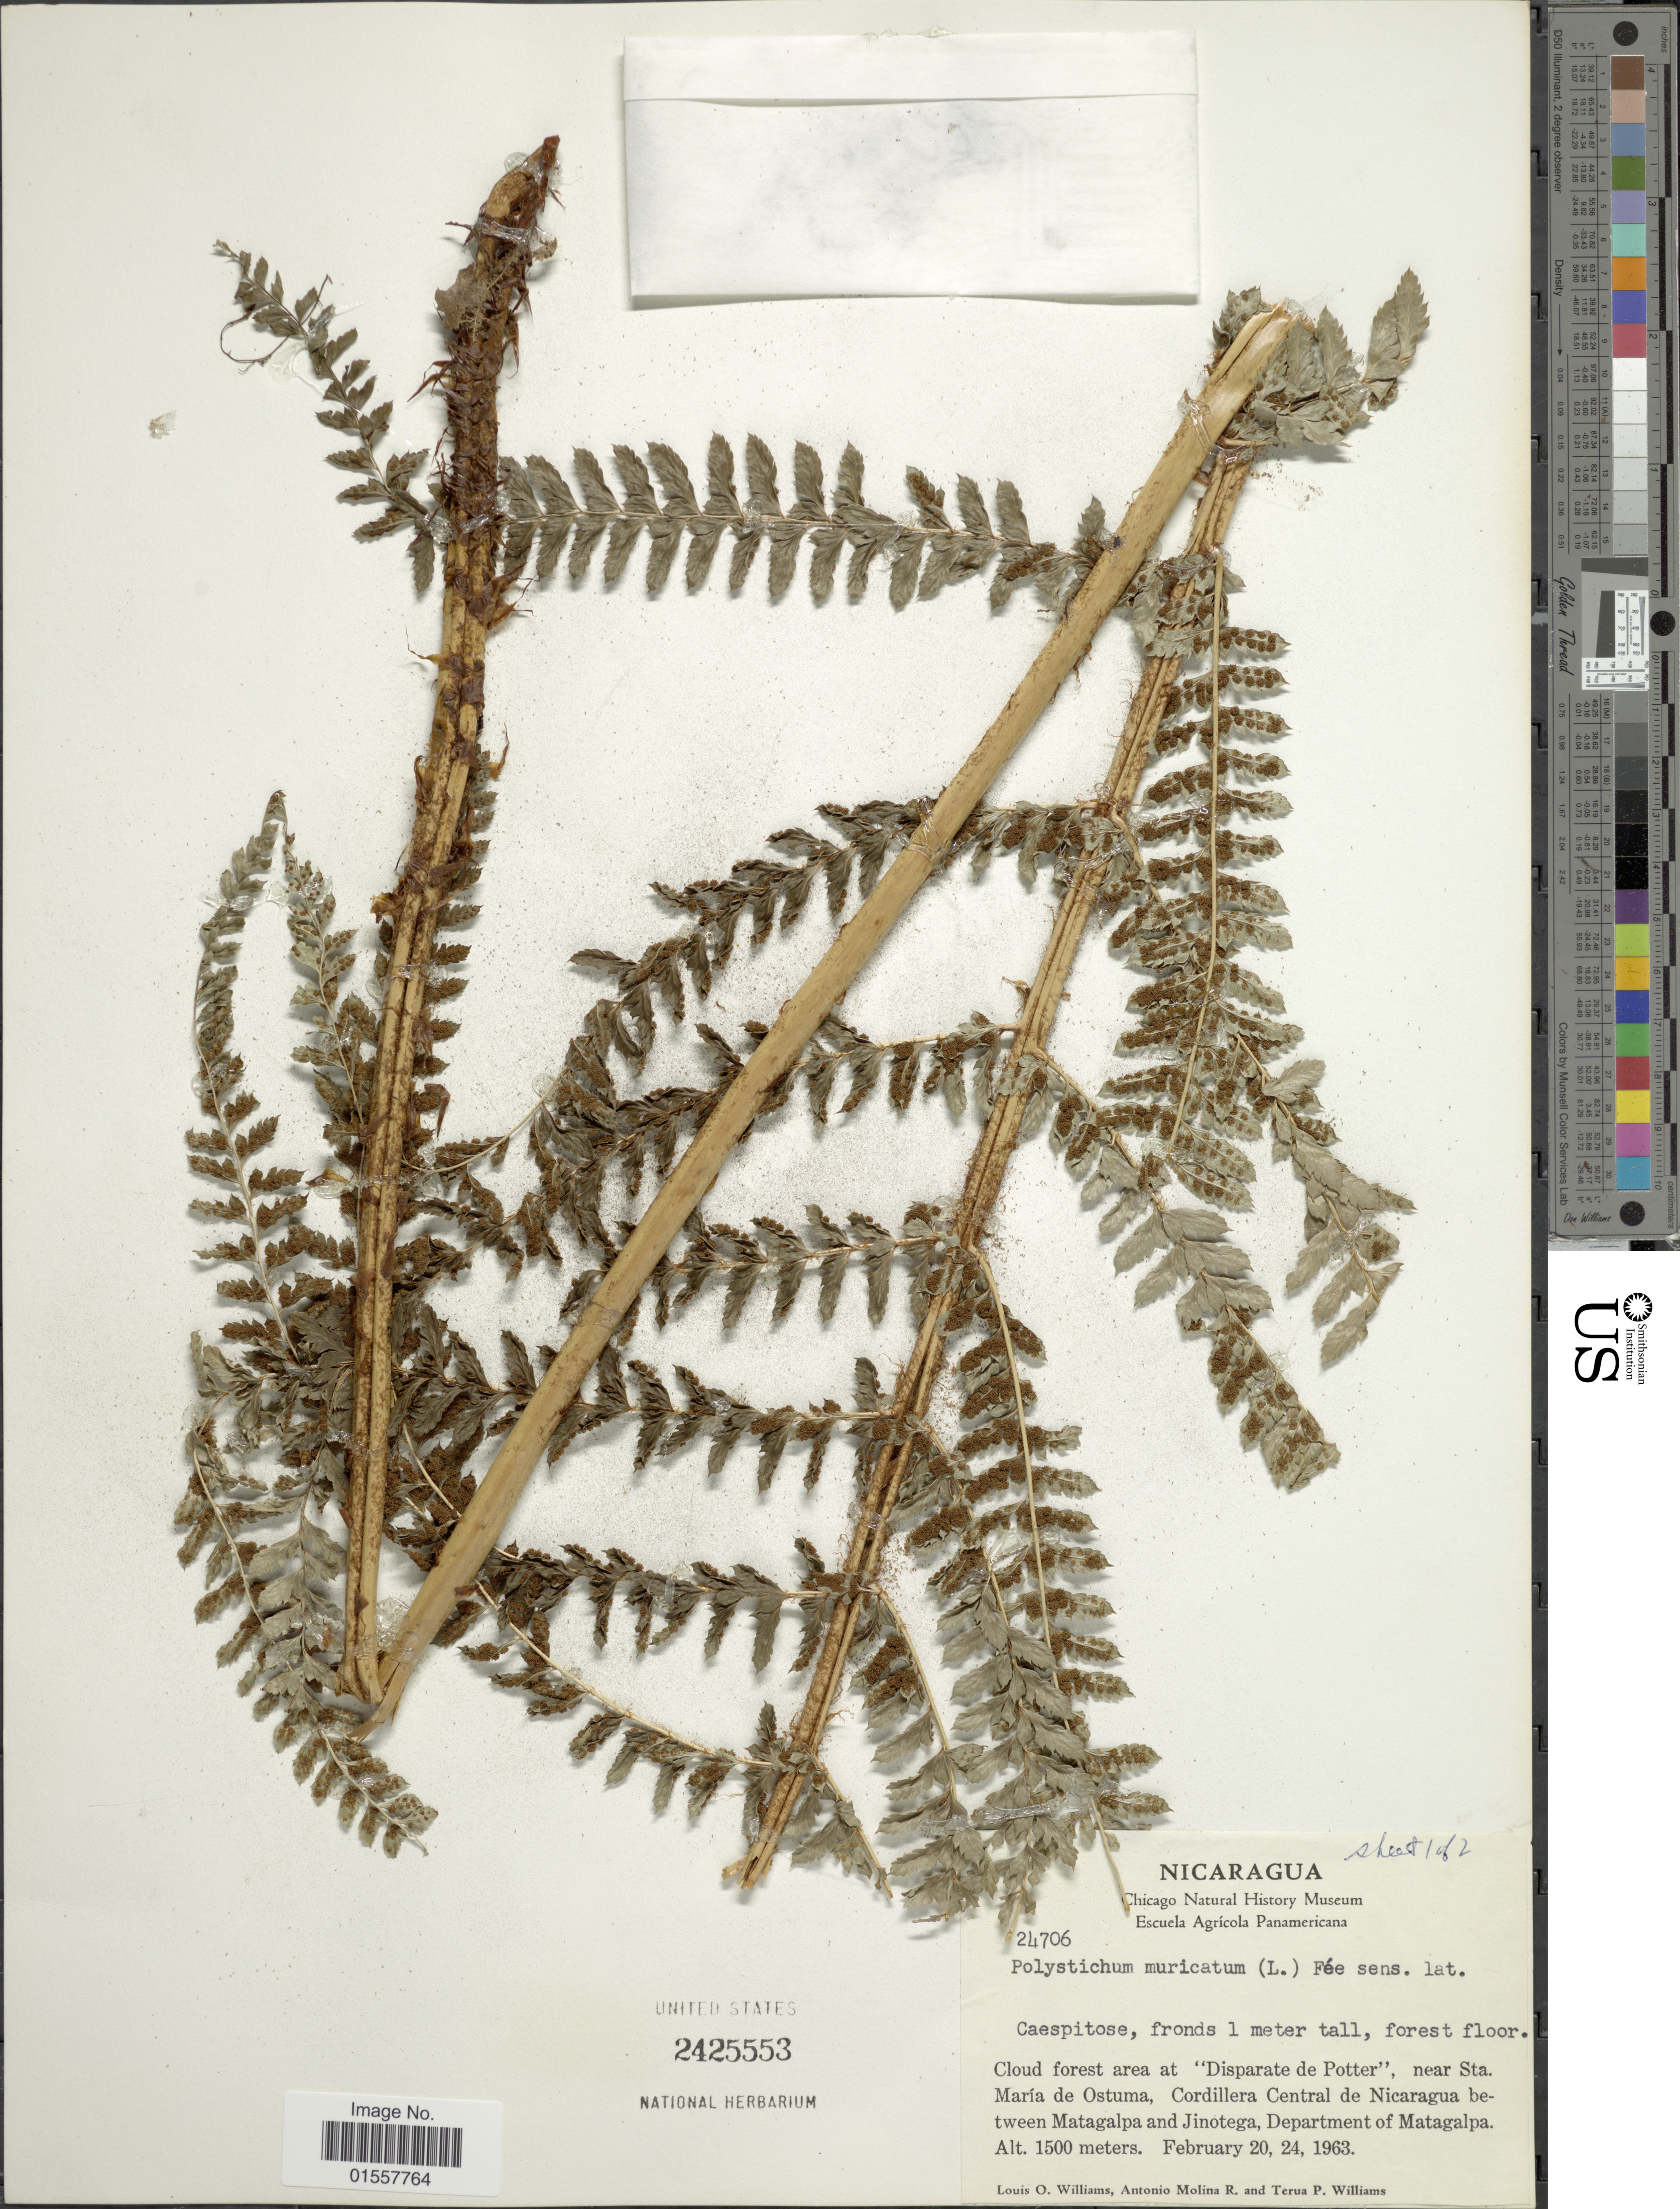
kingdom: Plantae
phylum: Tracheophyta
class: Polypodiopsida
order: Polypodiales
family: Dryopteridaceae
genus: Polystichum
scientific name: Polystichum muricatum var. bicolor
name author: (L.) Fée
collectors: L. O. Williams, A. Molina R. & T. P. Williams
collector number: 24706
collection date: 1963-02-20/1963-02-24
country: Nicaragua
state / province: Matagalpa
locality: Cloud forest area at Disparate de Potter, near Sta. Maria de Ostuma, Cordillera Central de Nicaragua between Matagalpa and Jinotega, Department of Matagalpa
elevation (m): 1500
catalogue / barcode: US 2425553